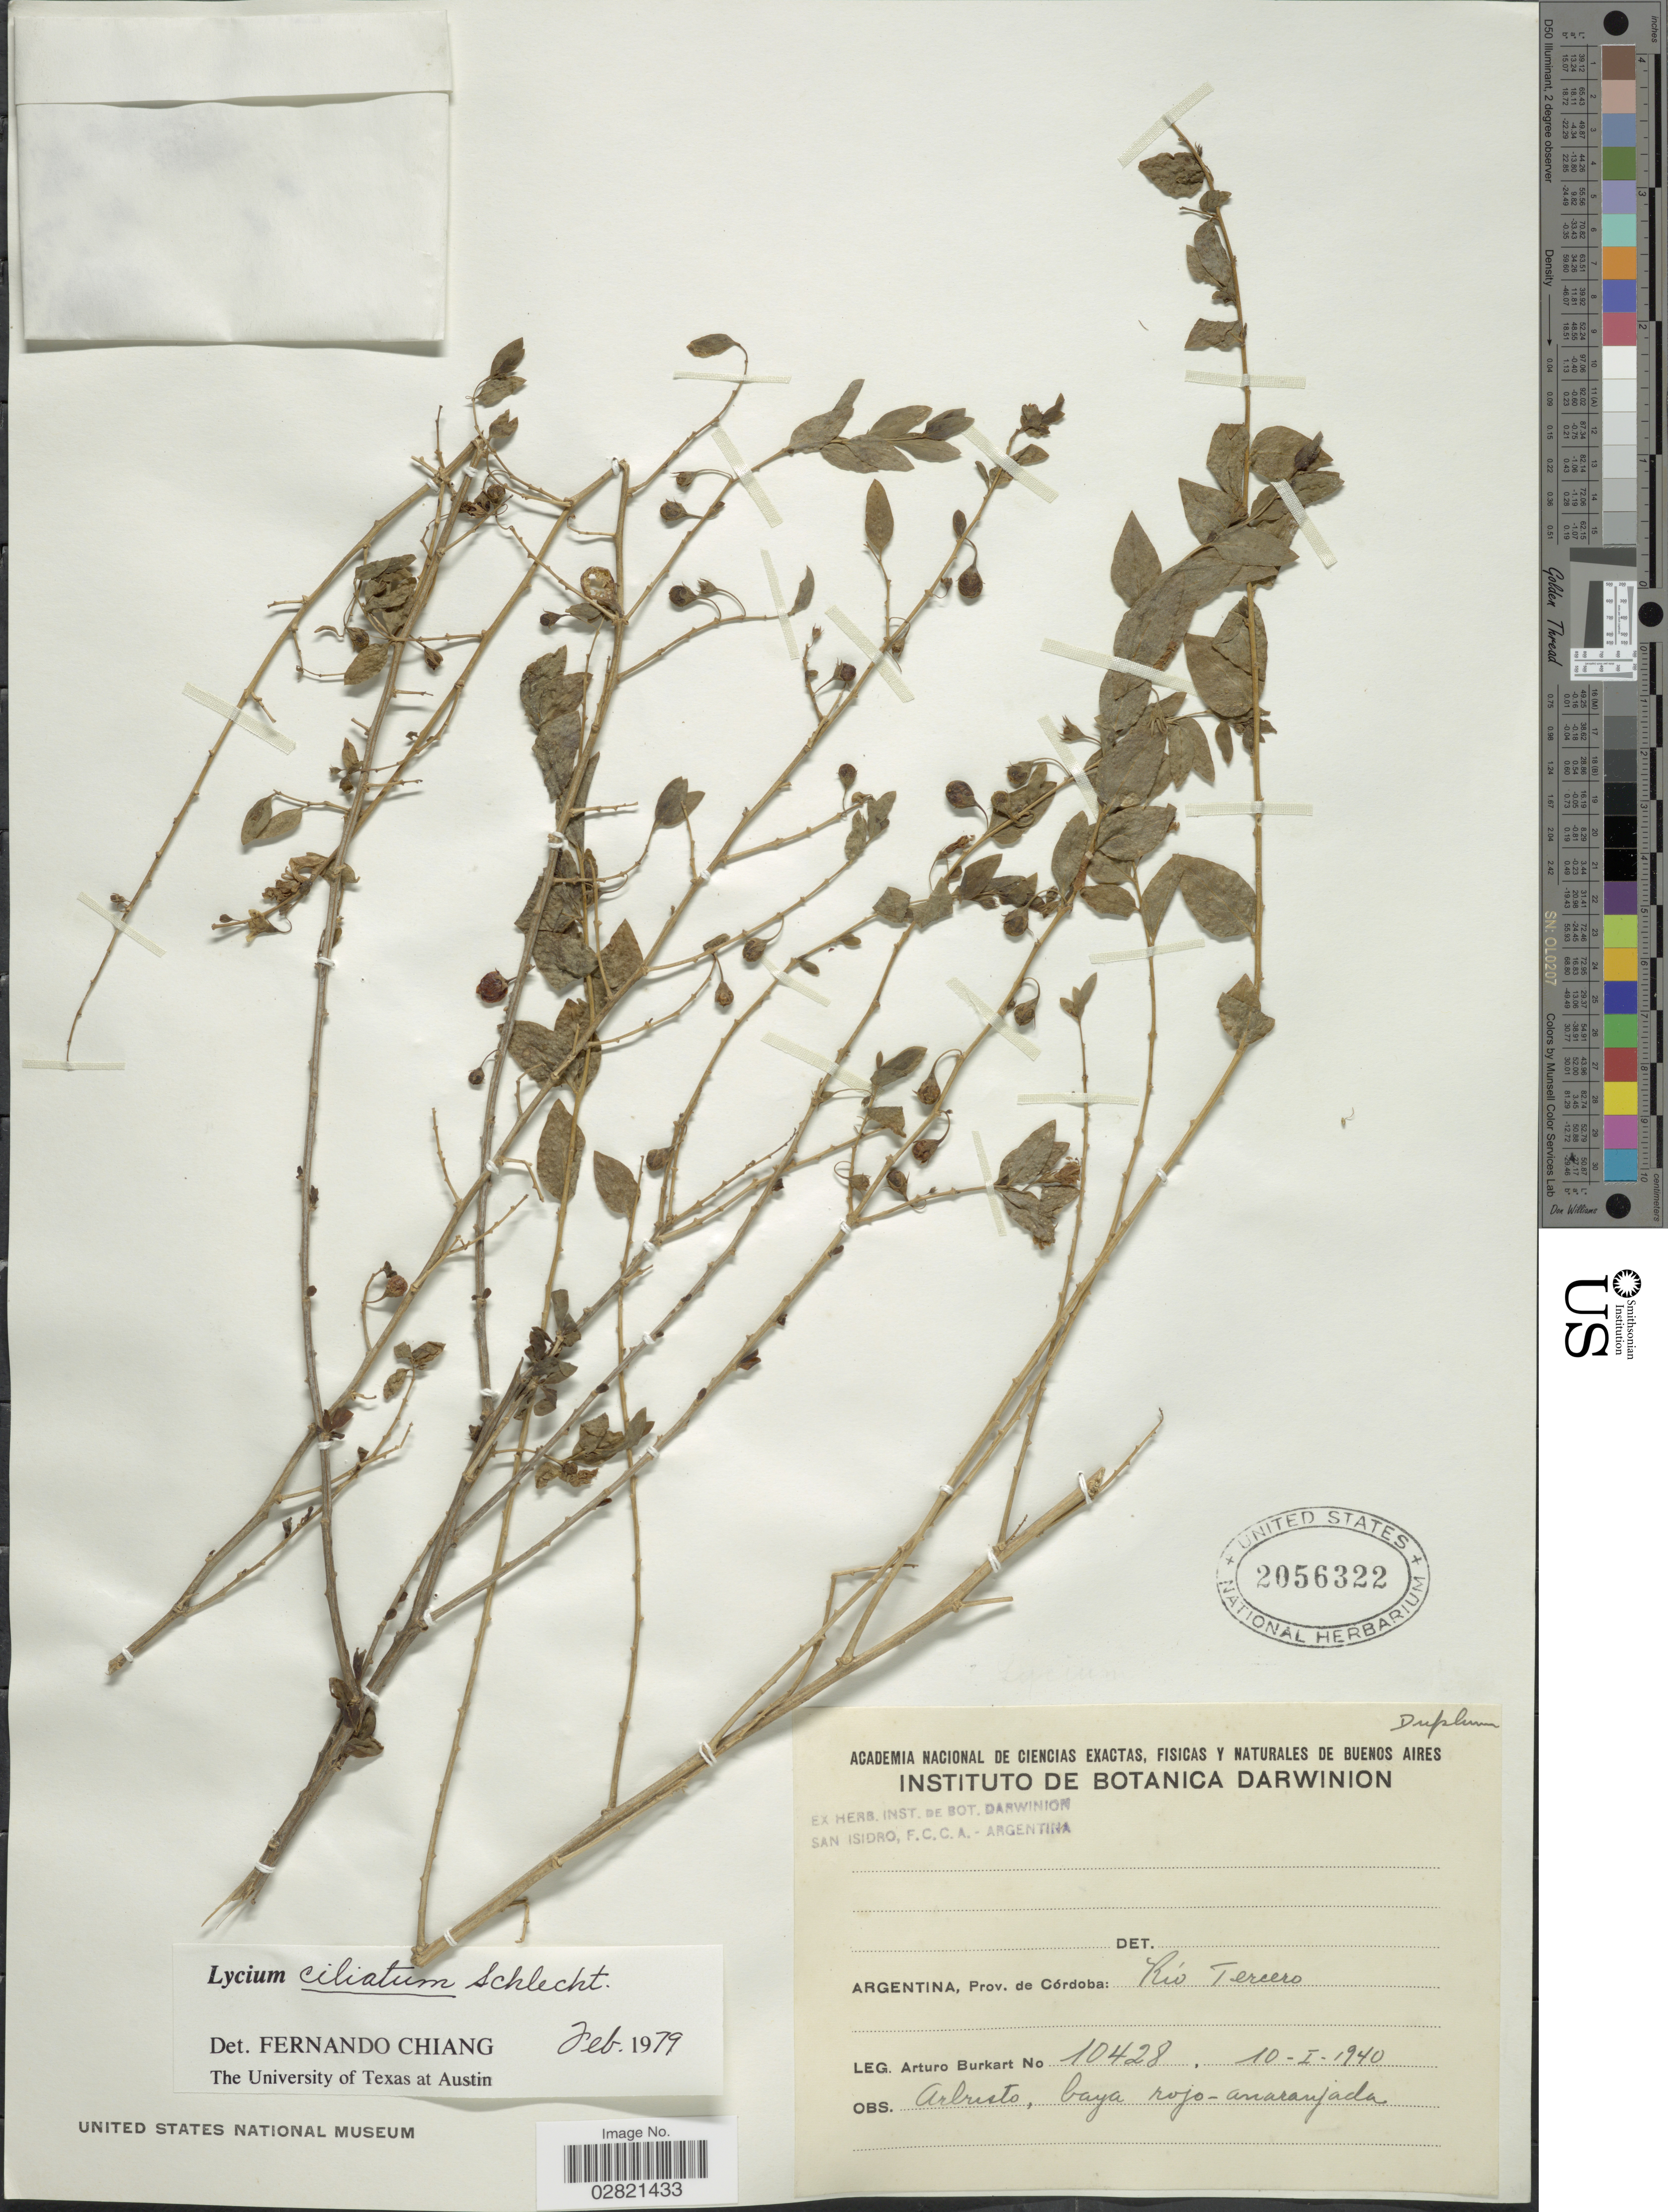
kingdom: Plantae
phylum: Tracheophyta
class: Magnoliopsida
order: Solanales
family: Solanaceae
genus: Lycium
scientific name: Lycium ciliatum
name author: Schltdl.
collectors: A. E. Burkart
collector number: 10428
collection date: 1940-01-10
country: Argentina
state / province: Cordoba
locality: Argentina, Prov. de Córdoba: Río Tercero.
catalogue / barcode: US 2056322